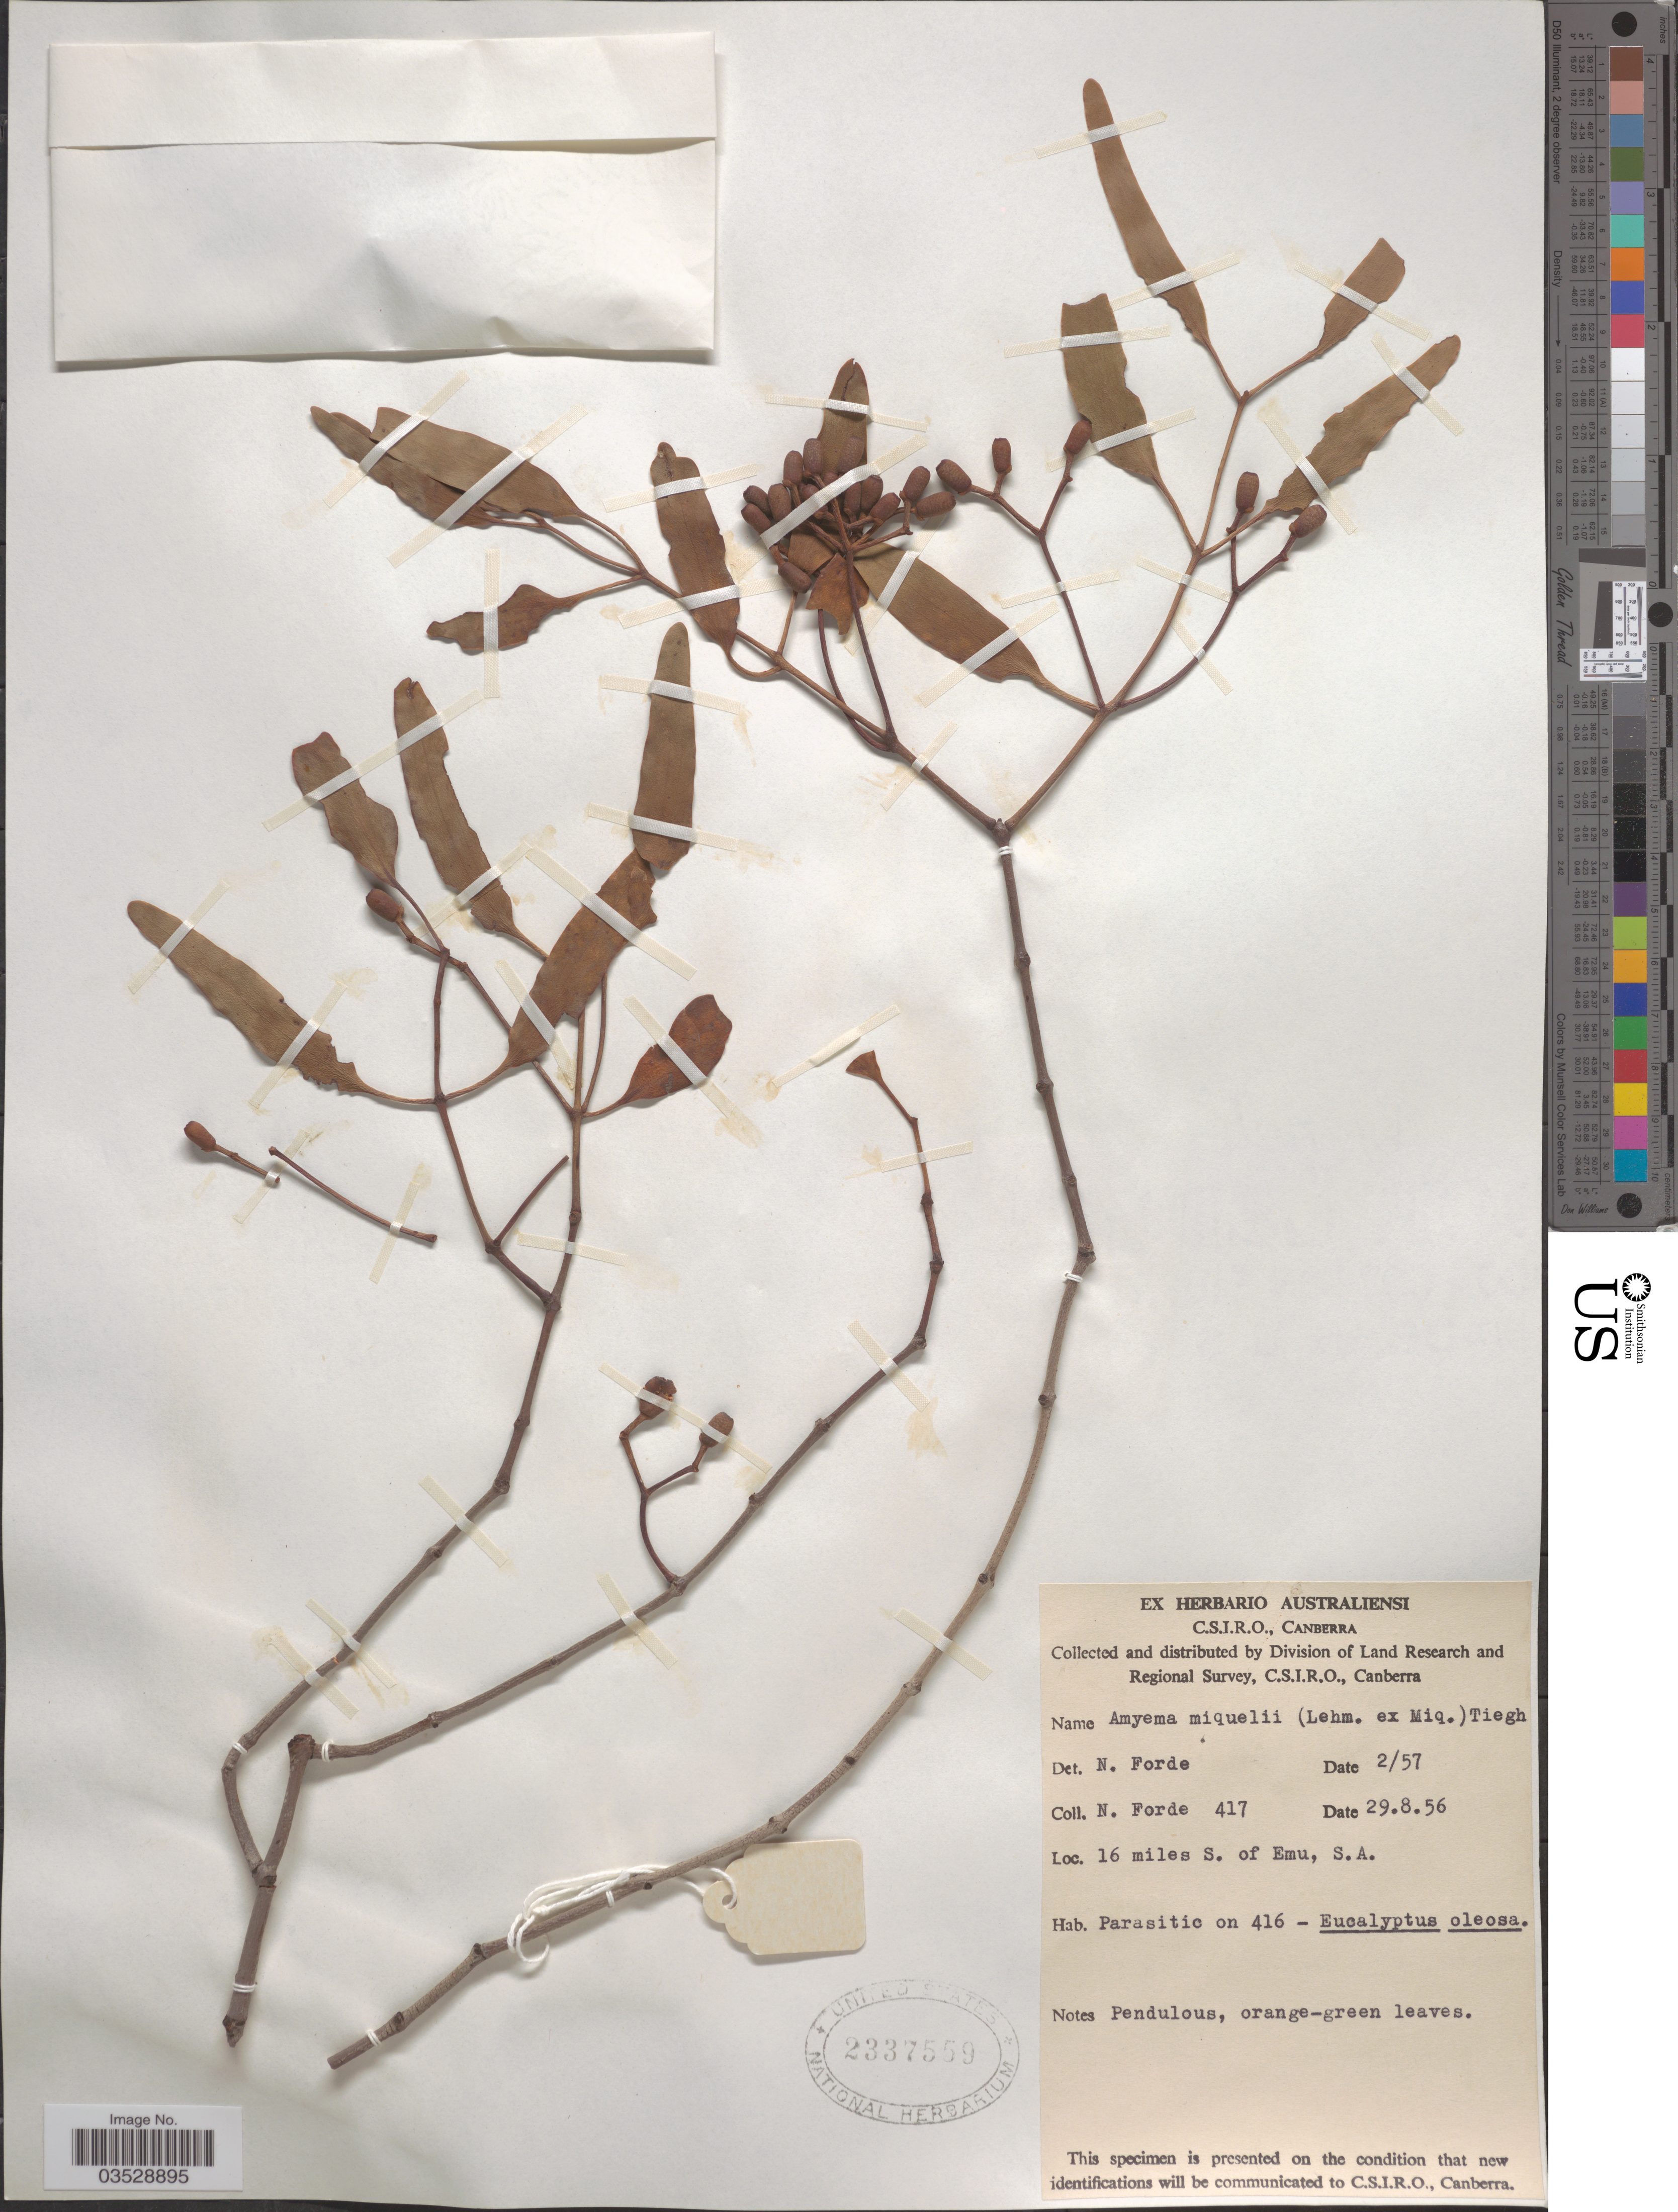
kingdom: Plantae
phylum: Tracheophyta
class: Magnoliopsida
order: Santalales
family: Loranthaceae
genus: Amyema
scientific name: Amyema miquelii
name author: (Lehm. ex Miq.) Tiegh.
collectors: N. Forde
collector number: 417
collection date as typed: Transcribed d/m/y: 29/8/56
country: Australia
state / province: South Australia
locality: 16 miles S. of Emu.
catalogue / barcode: US 2337559